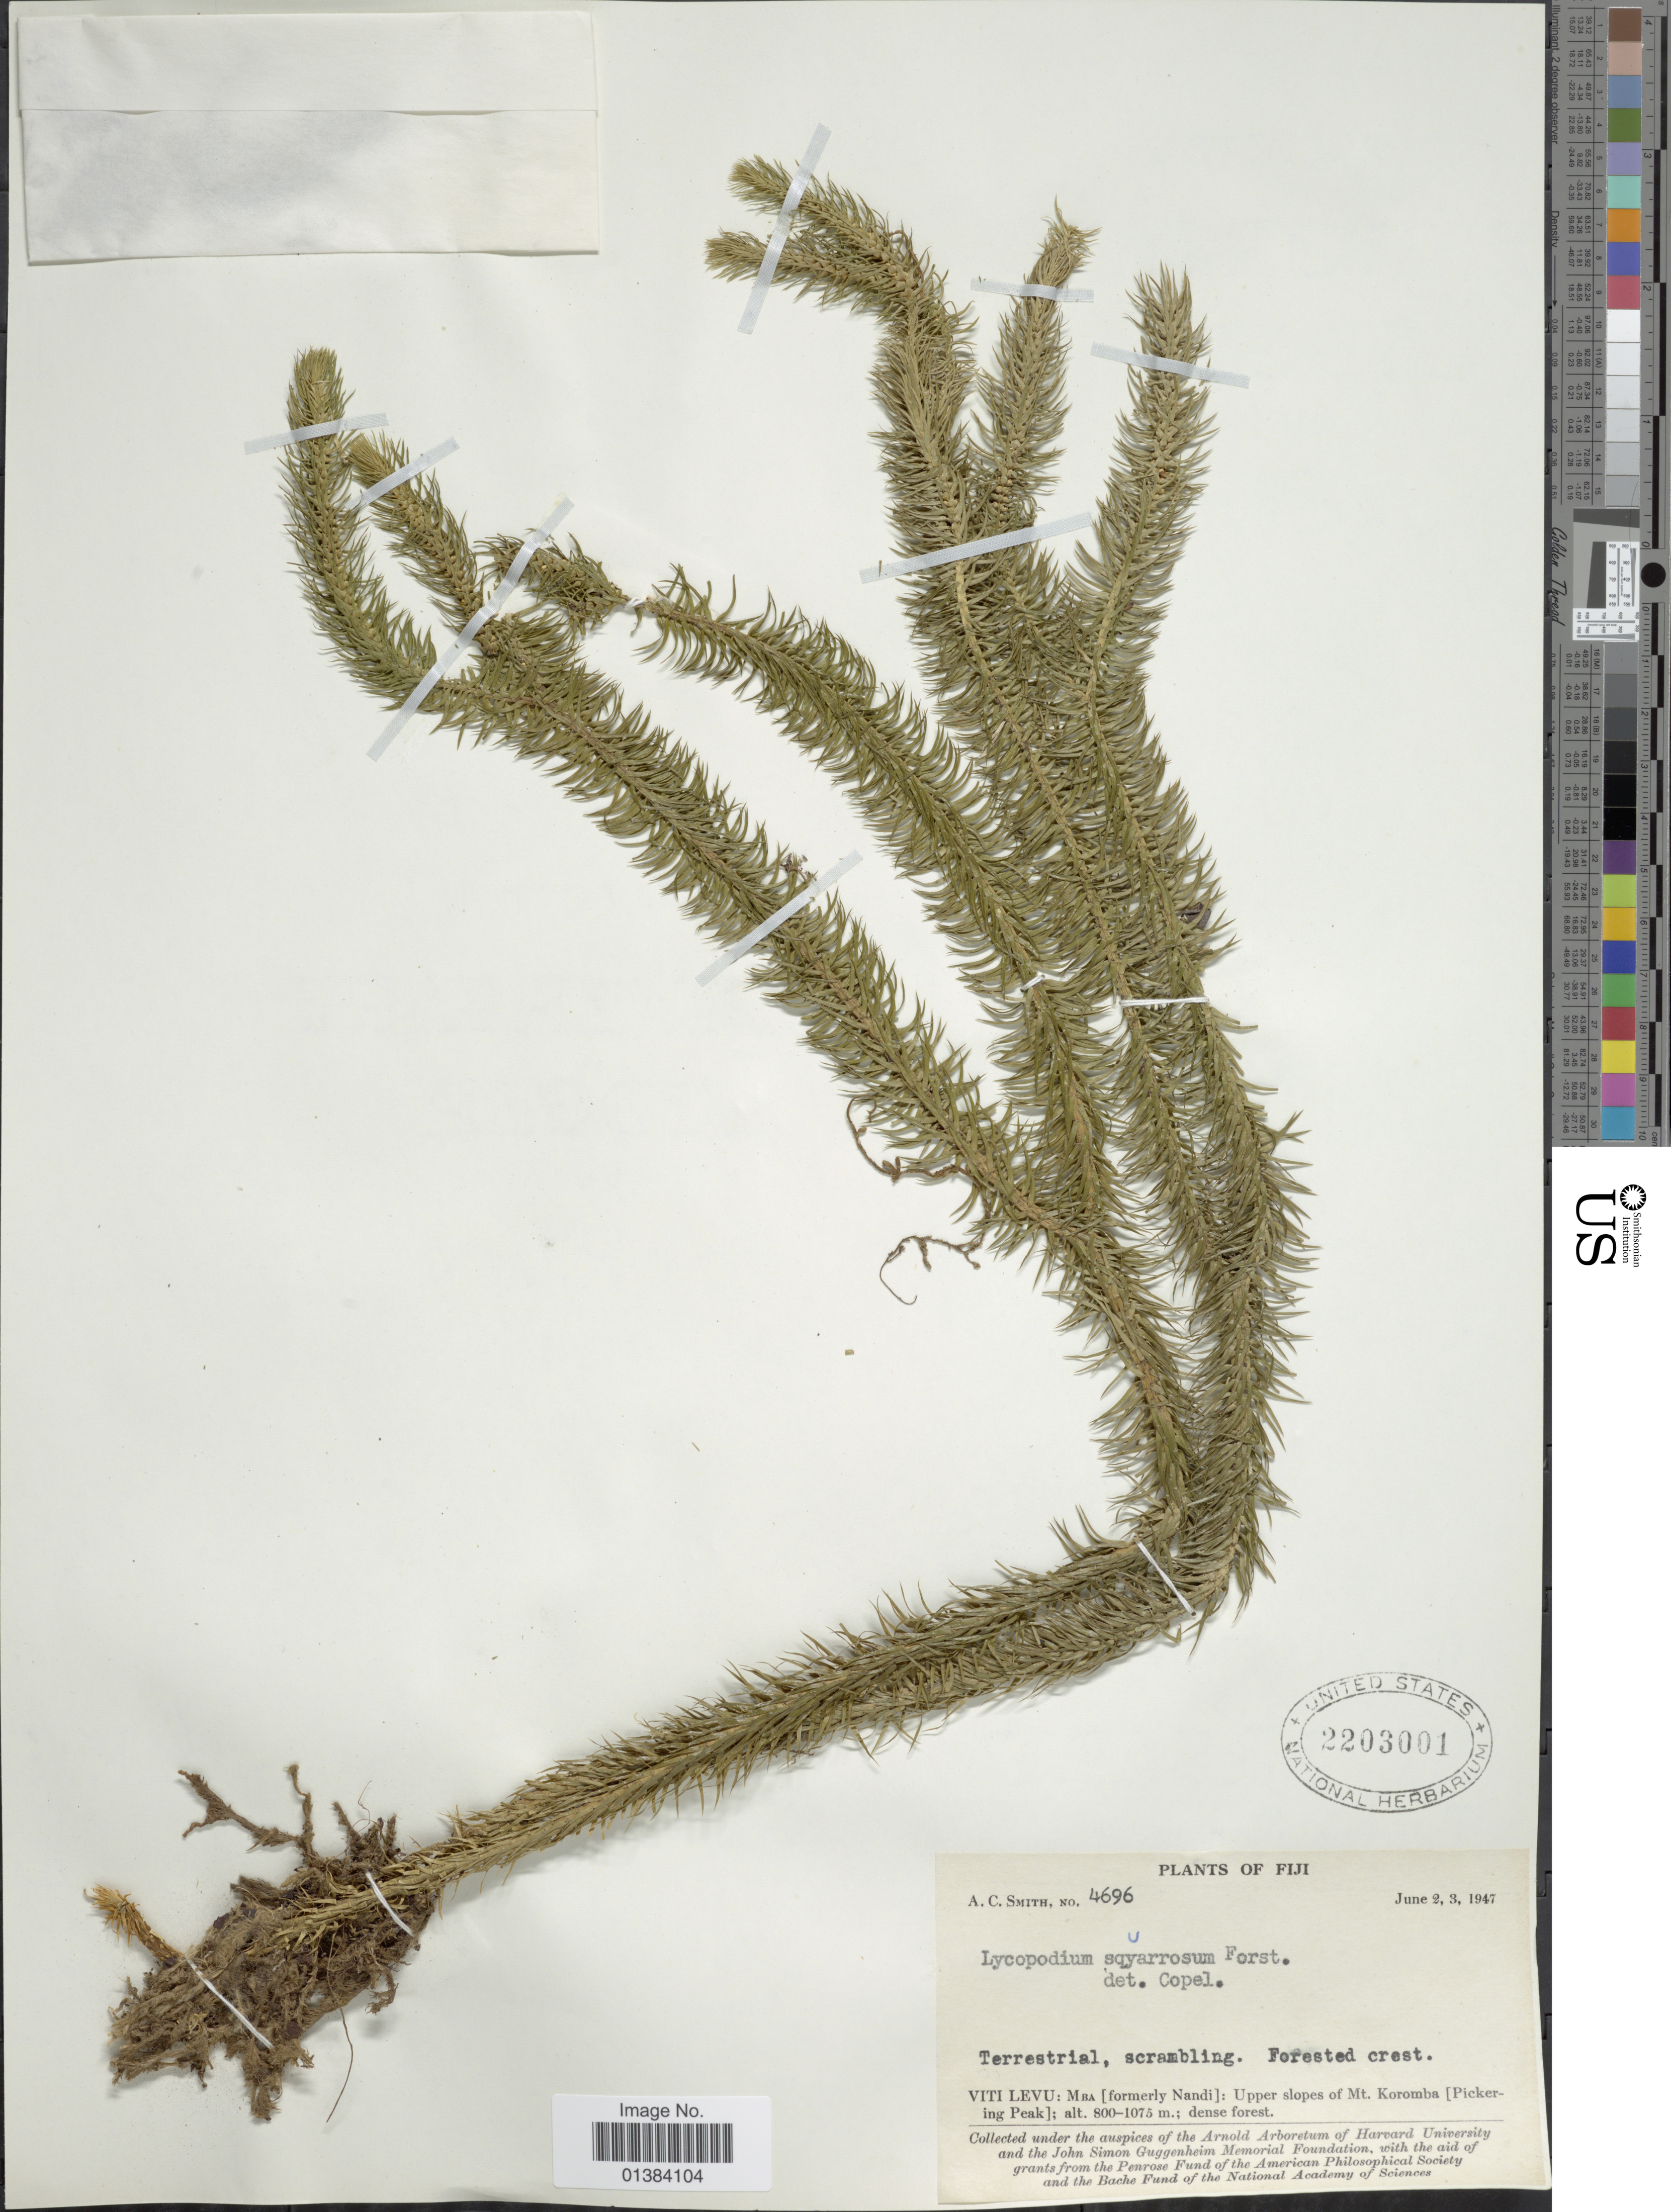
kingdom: Plantae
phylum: Tracheophyta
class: Lycopodiopsida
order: Lycopodiales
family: Lycopodiaceae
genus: Phlegmariurus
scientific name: Phlegmariurus squarrosus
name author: (G. Forst.) Á. Löve & D. Löve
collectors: A. C. Smith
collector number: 4696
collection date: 1947-06-02/1947-06-03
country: Fiji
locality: Viti Levu: ba [formerly Nandi]: Upper slopes of Mt. Koromba [Pickering Peak].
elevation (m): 800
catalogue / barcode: US 2203001